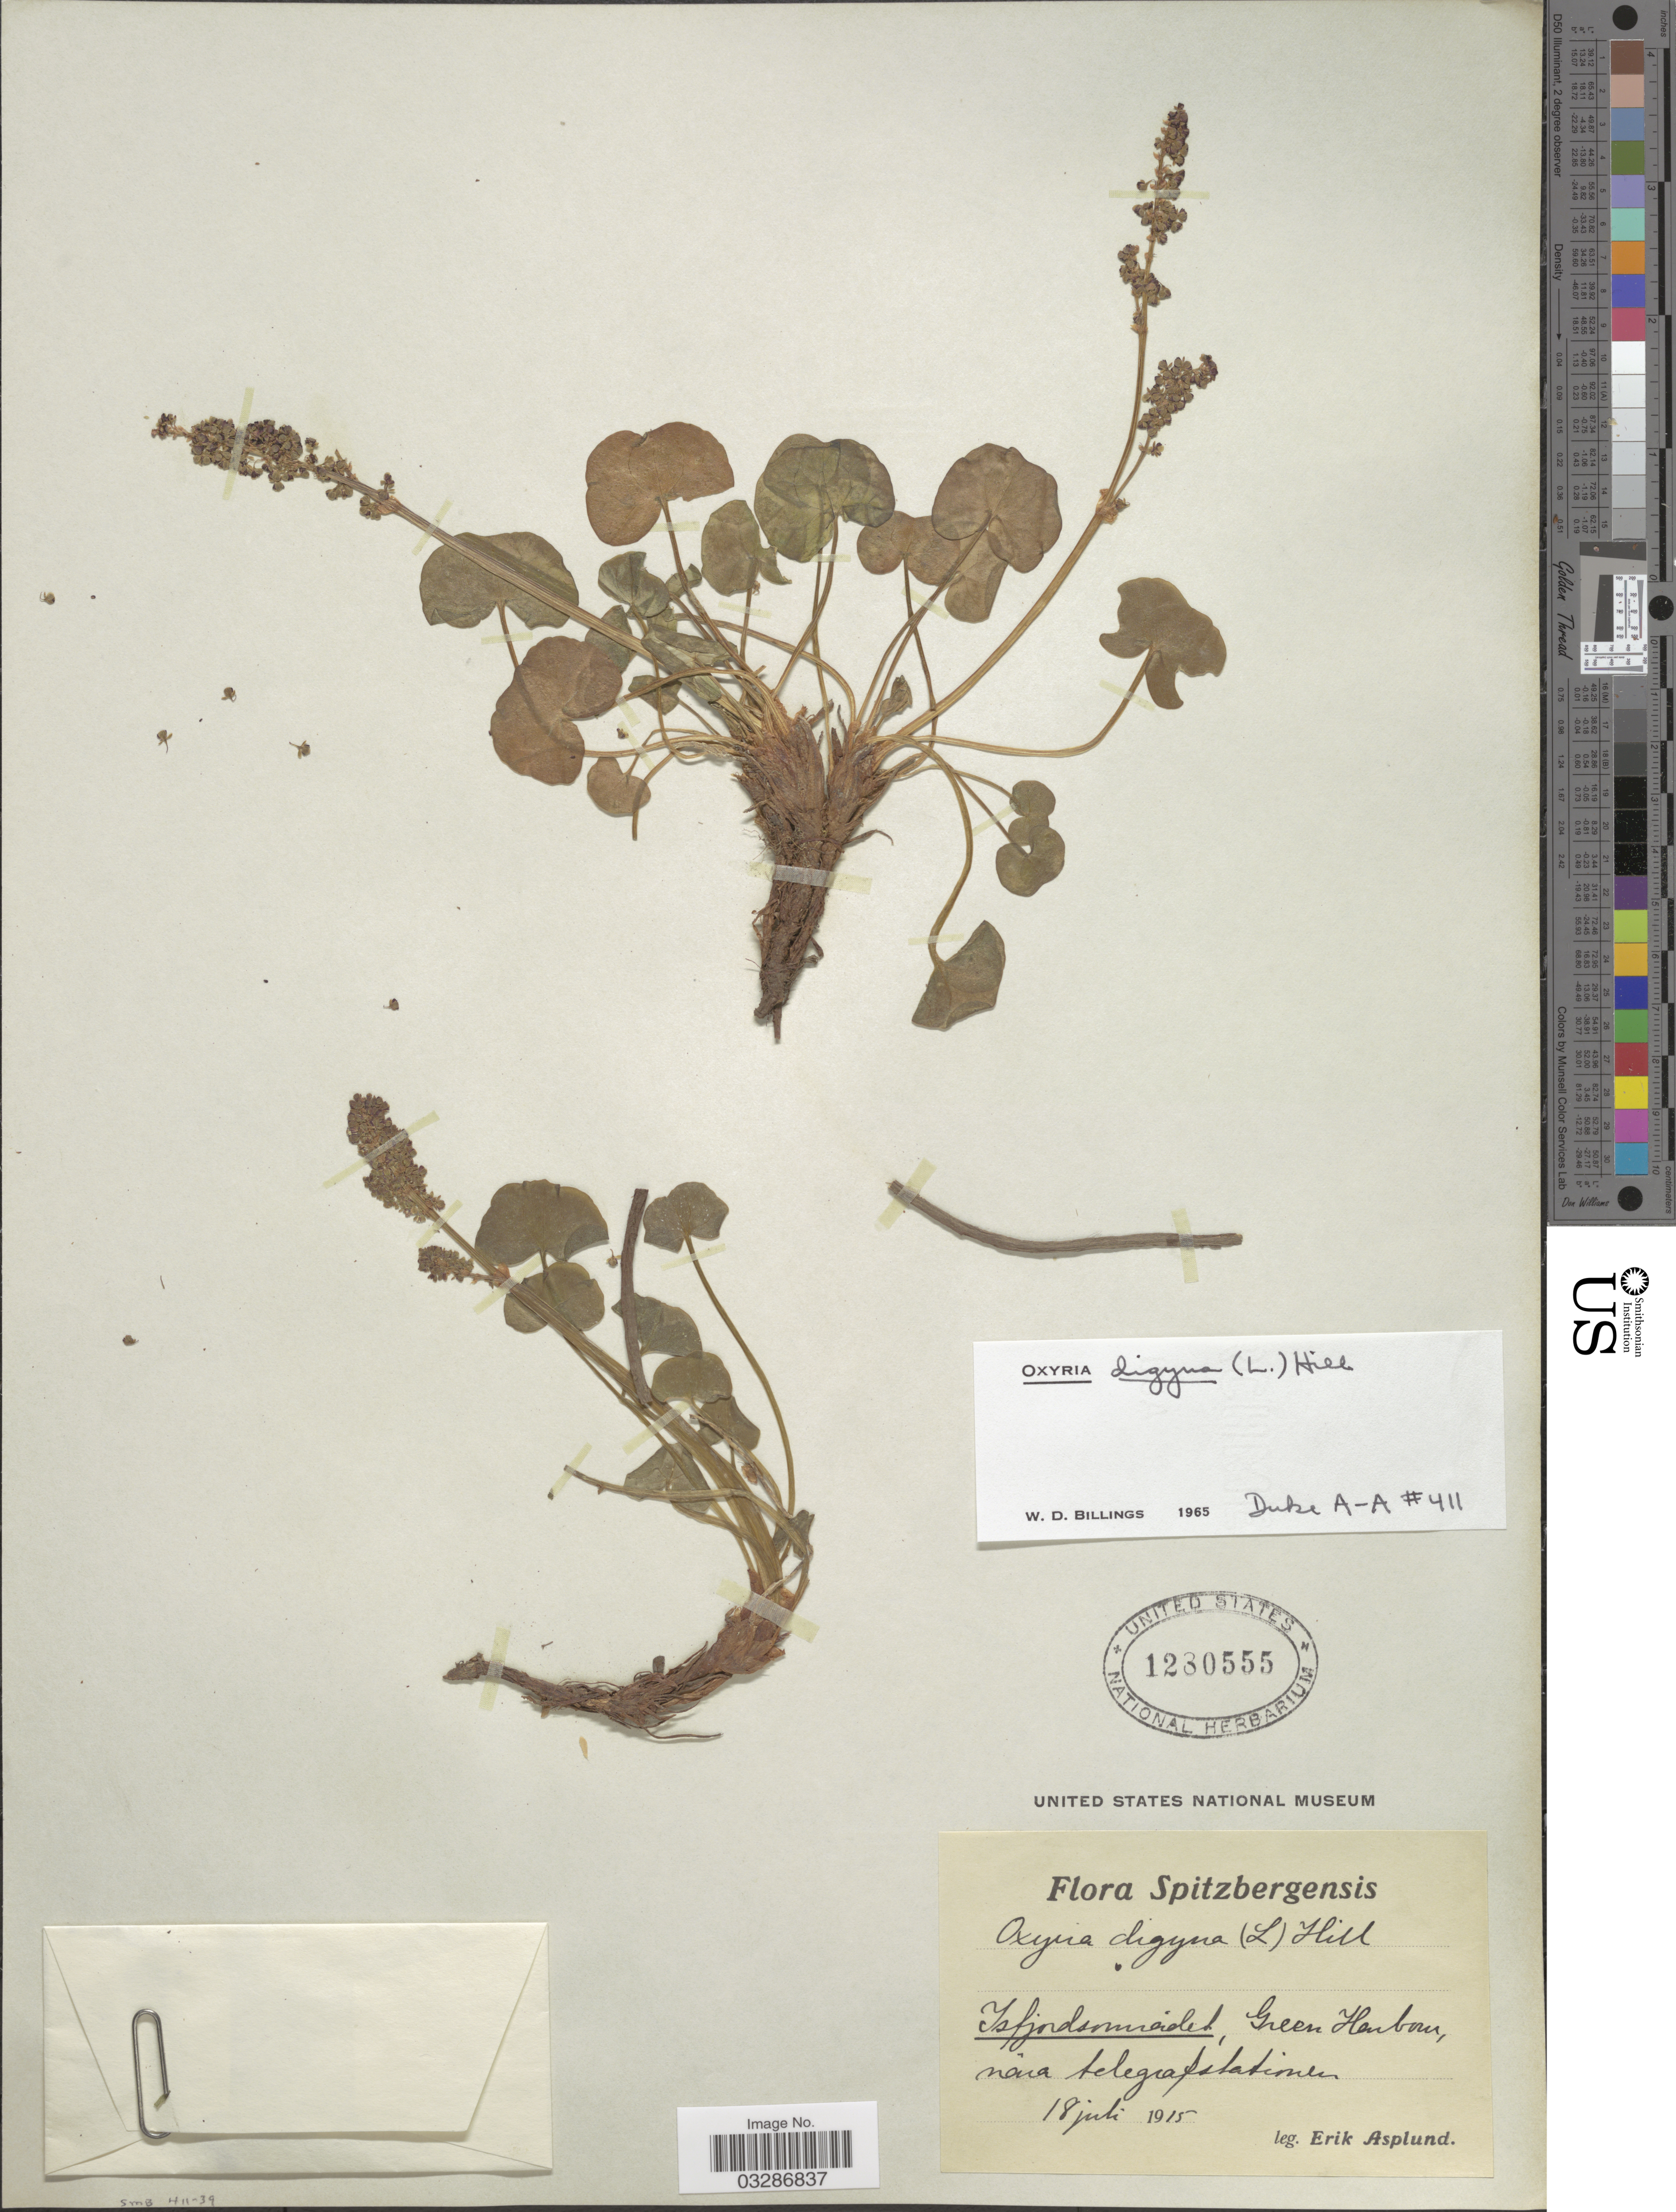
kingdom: Plantae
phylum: Tracheophyta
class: Magnoliopsida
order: Caryophyllales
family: Polygonaceae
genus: Oxyria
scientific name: Oxyria digyna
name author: (L.) Hill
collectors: E. Asplund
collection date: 1915-07-18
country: Norway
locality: Spitzbergensis. Isfjordsomradet, Green Harbour.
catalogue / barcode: US 1280555